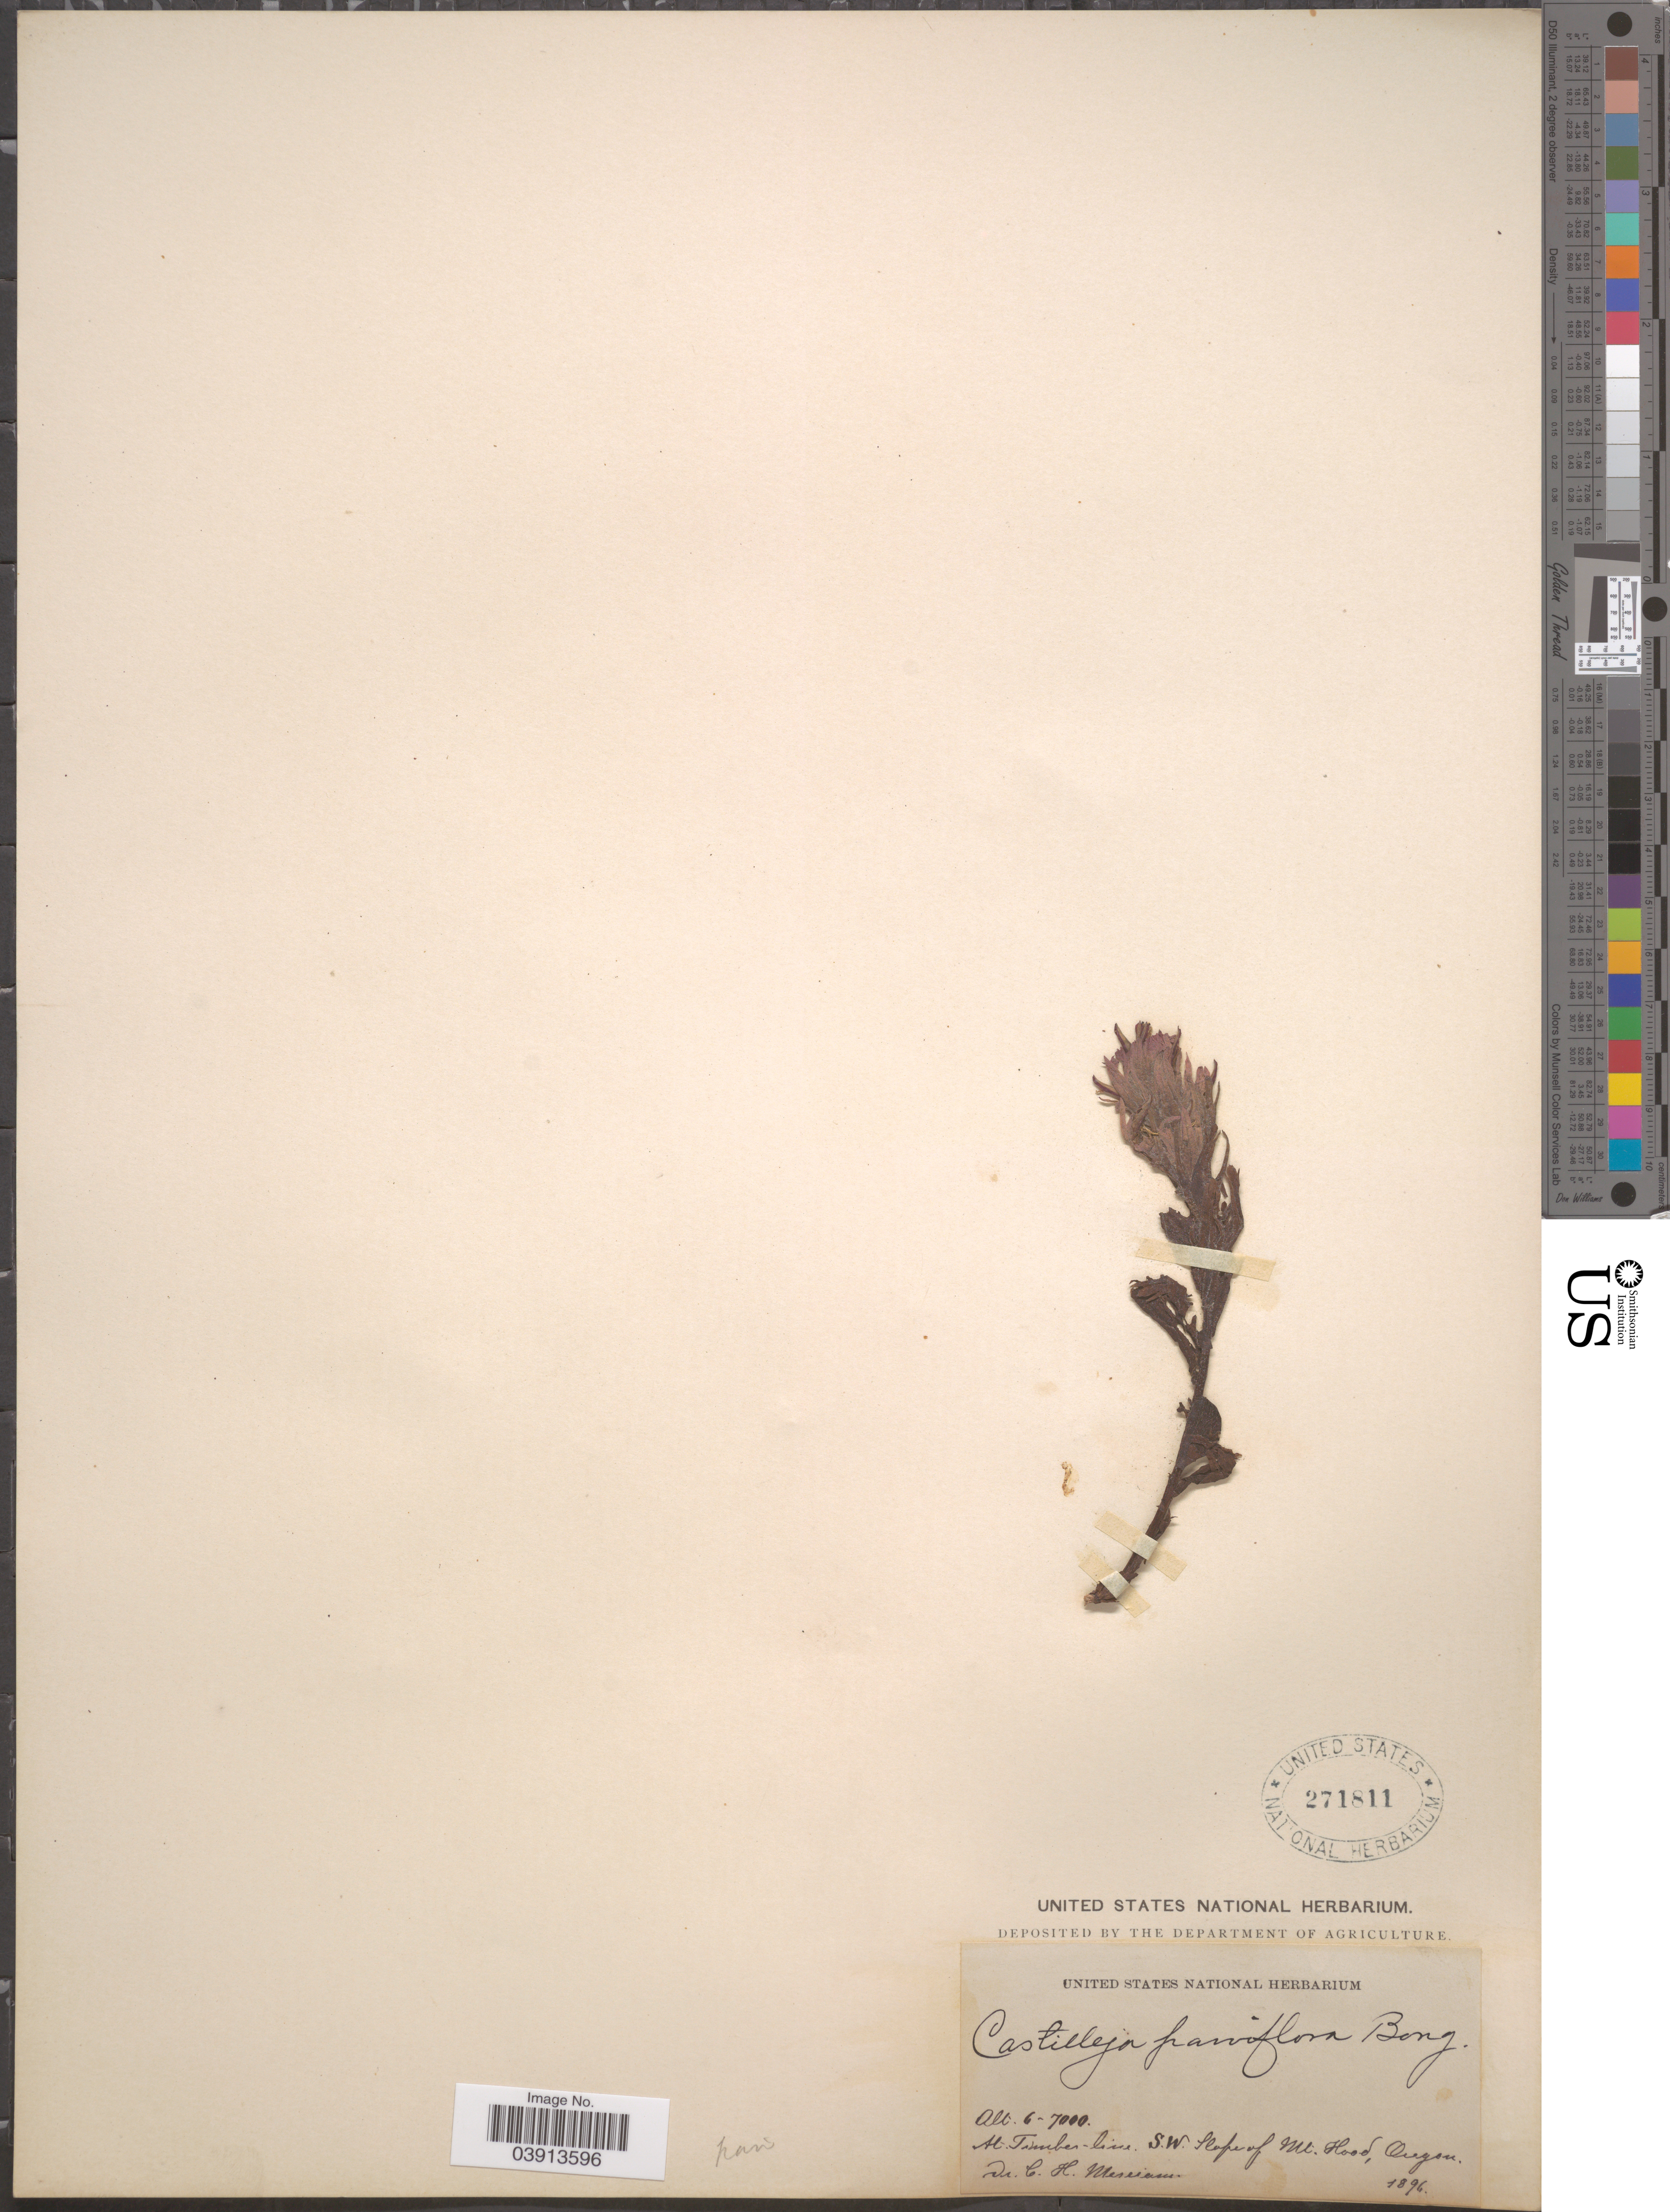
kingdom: Plantae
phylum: Tracheophyta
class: Magnoliopsida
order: Lamiales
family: Orobanchaceae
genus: Castilleja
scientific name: Castilleja parviflora var. oreopola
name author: (Greenm.) Ownbey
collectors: C. Merriam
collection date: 1896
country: United States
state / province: Oregon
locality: At Timber-line S.W. Slope of Mt. Hood.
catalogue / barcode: US 271811